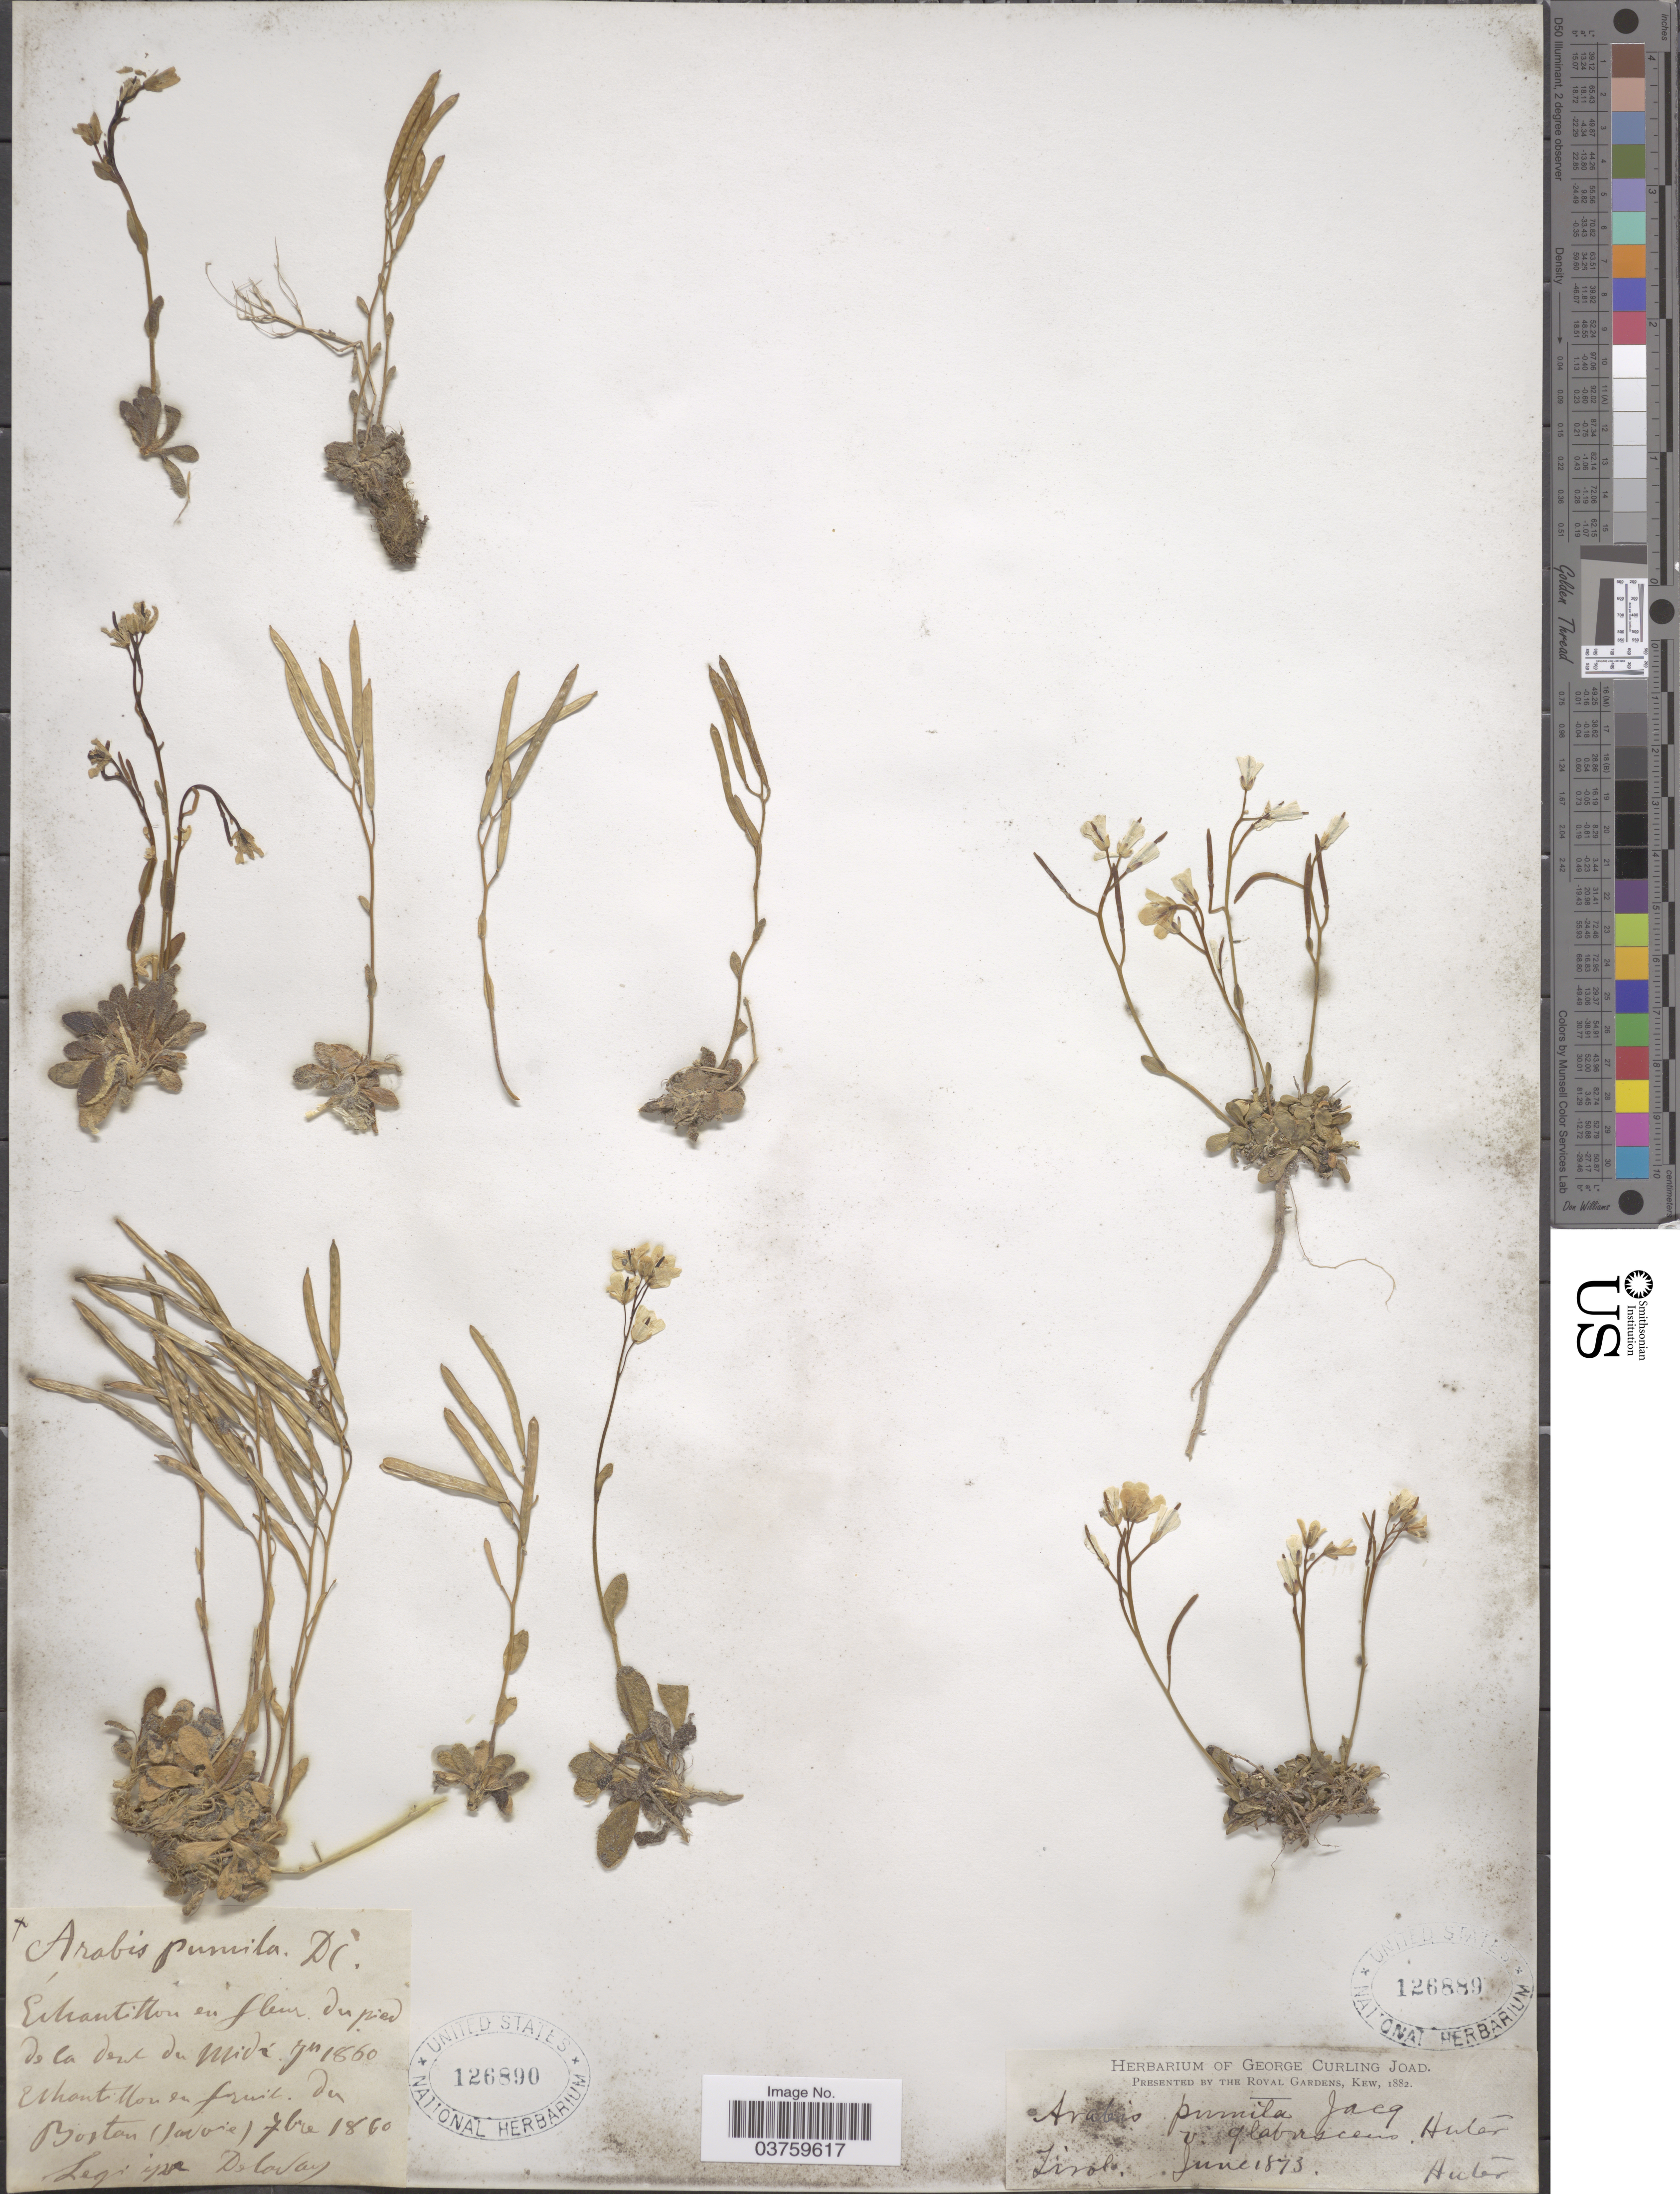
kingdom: Plantae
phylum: Tracheophyta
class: Magnoliopsida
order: Brassicales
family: Brassicaceae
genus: Arabis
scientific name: Arabis pumila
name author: Jacq.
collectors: Hecter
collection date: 1873-06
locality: Tirol.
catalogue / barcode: US 126889